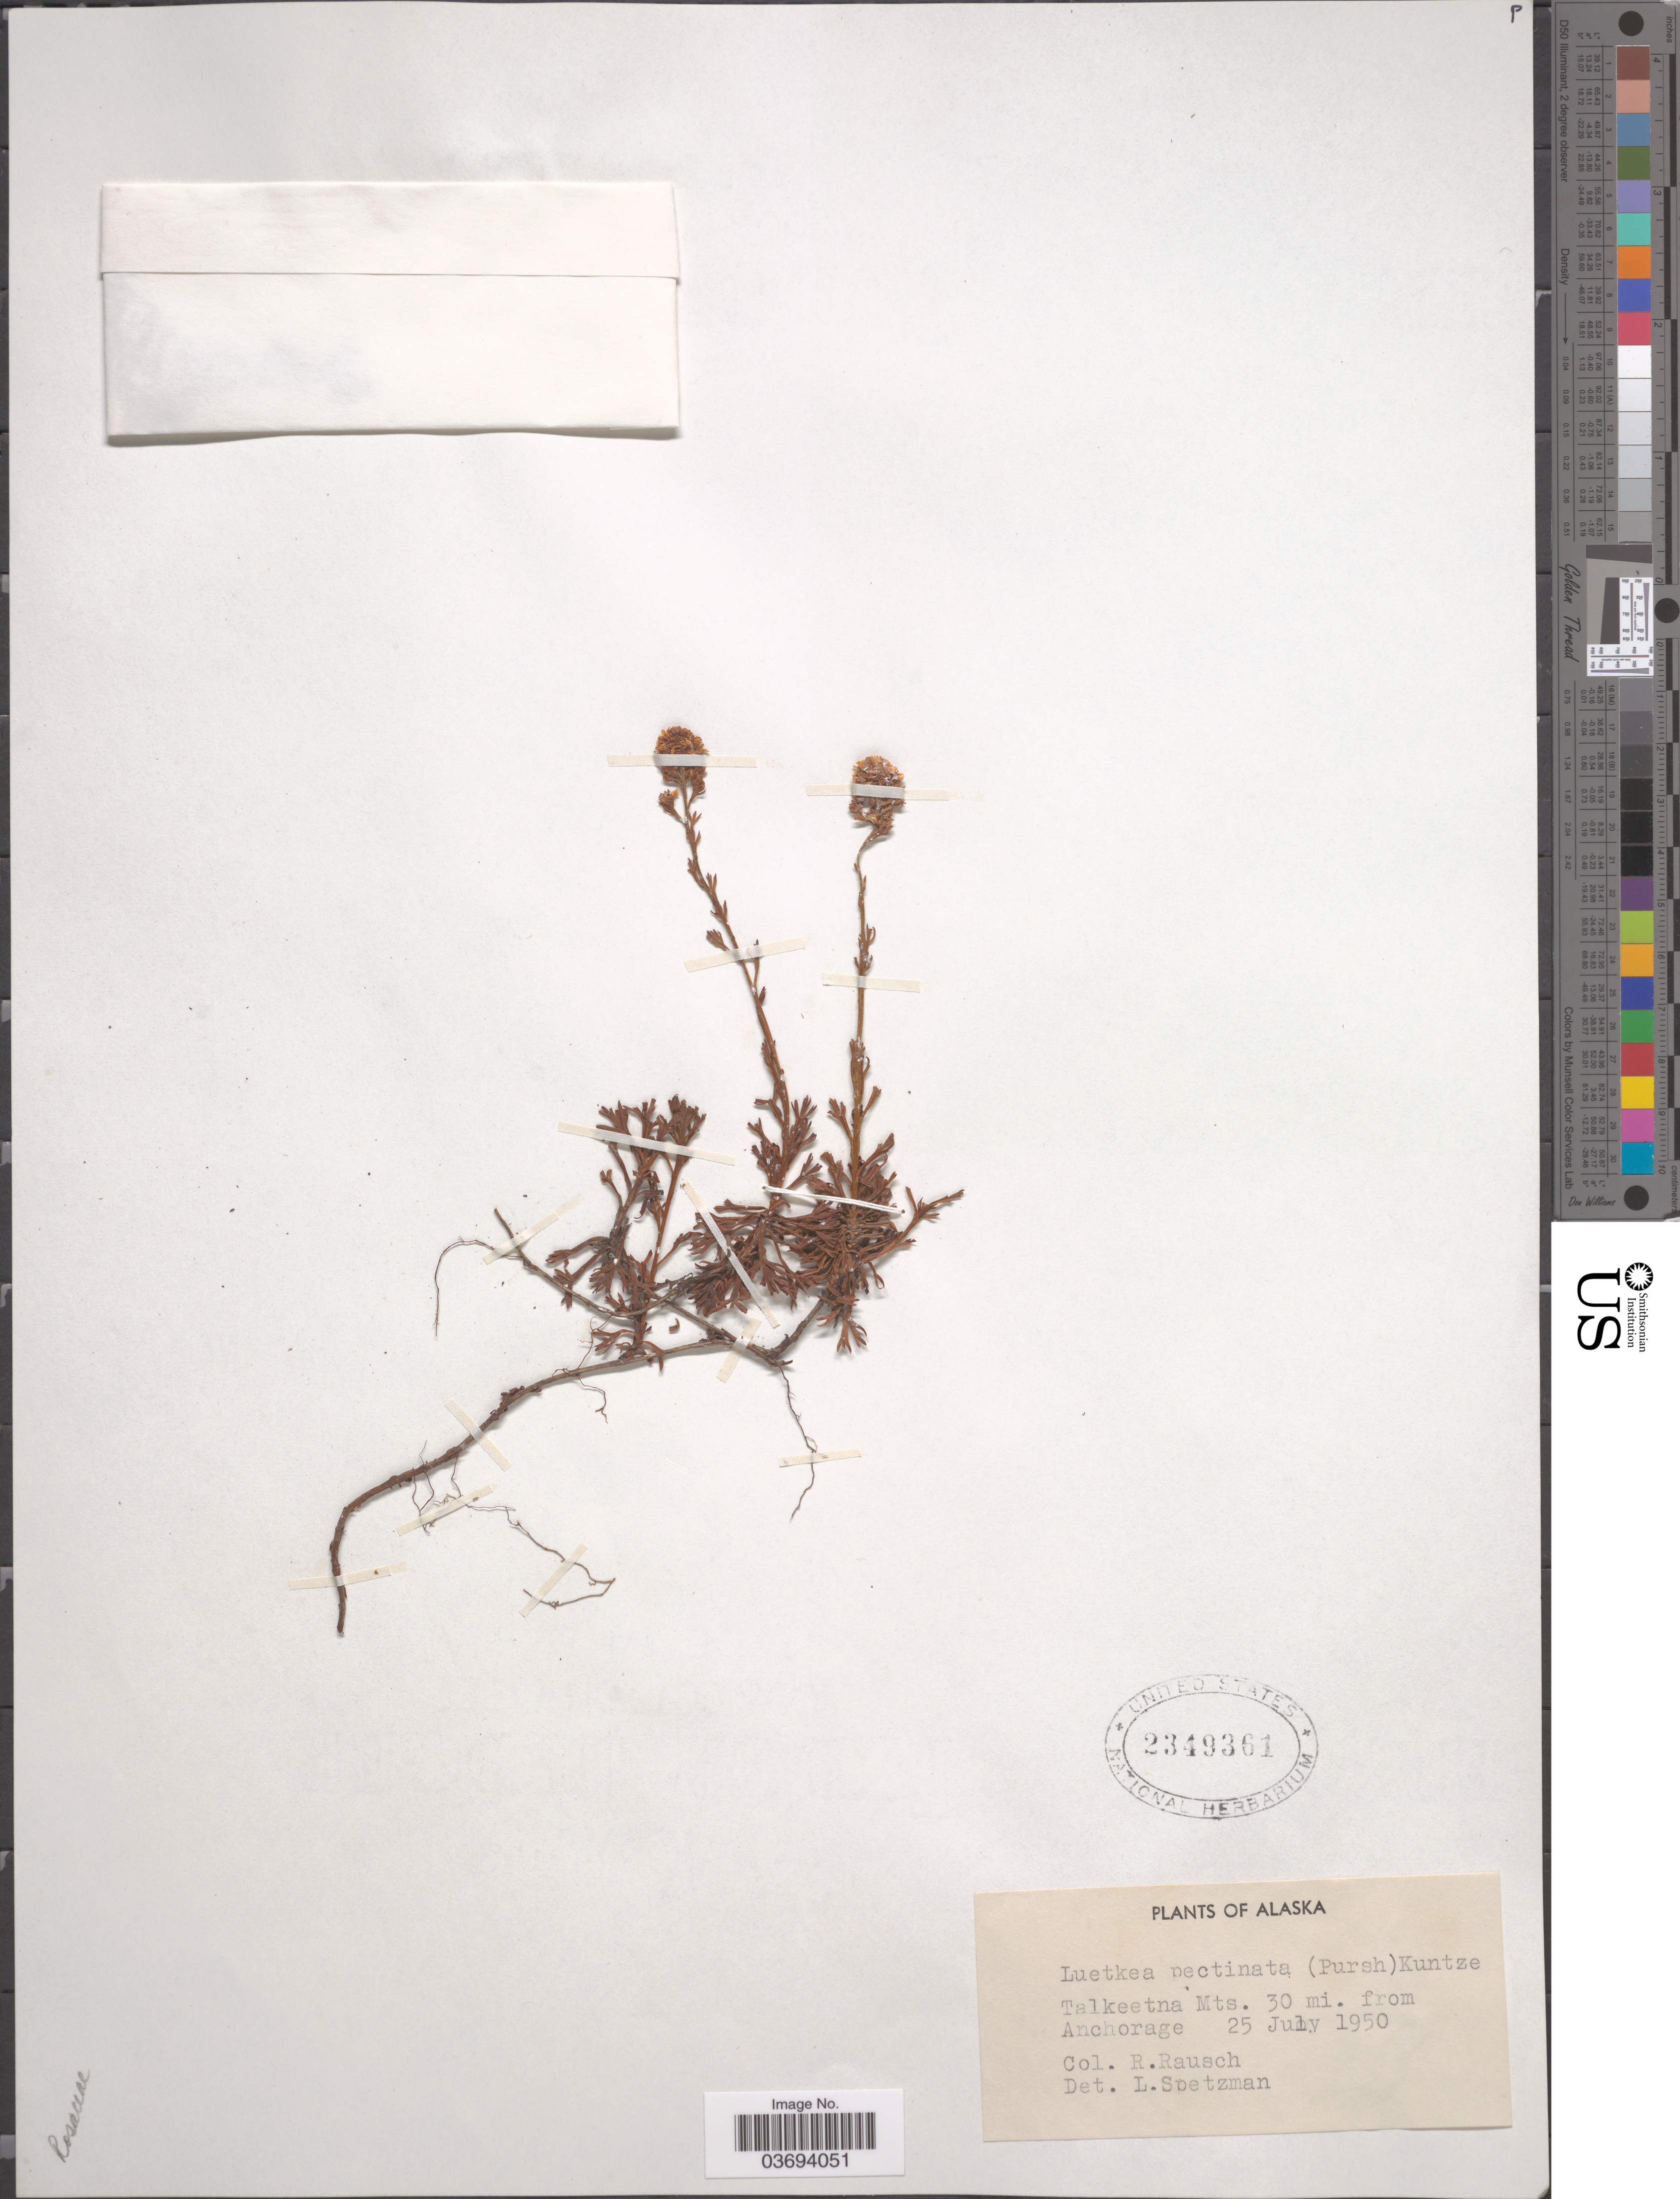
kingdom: Plantae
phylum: Tracheophyta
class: Magnoliopsida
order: Rosales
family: Rosaceae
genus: Luetkea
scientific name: Luetkea pectinata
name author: (Pursh) Kuntze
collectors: R. Rausch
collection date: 1950-07-25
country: United States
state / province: Alaska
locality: Talkeetna Mts. 30 mi. from Anchorage.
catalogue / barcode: US 2349361